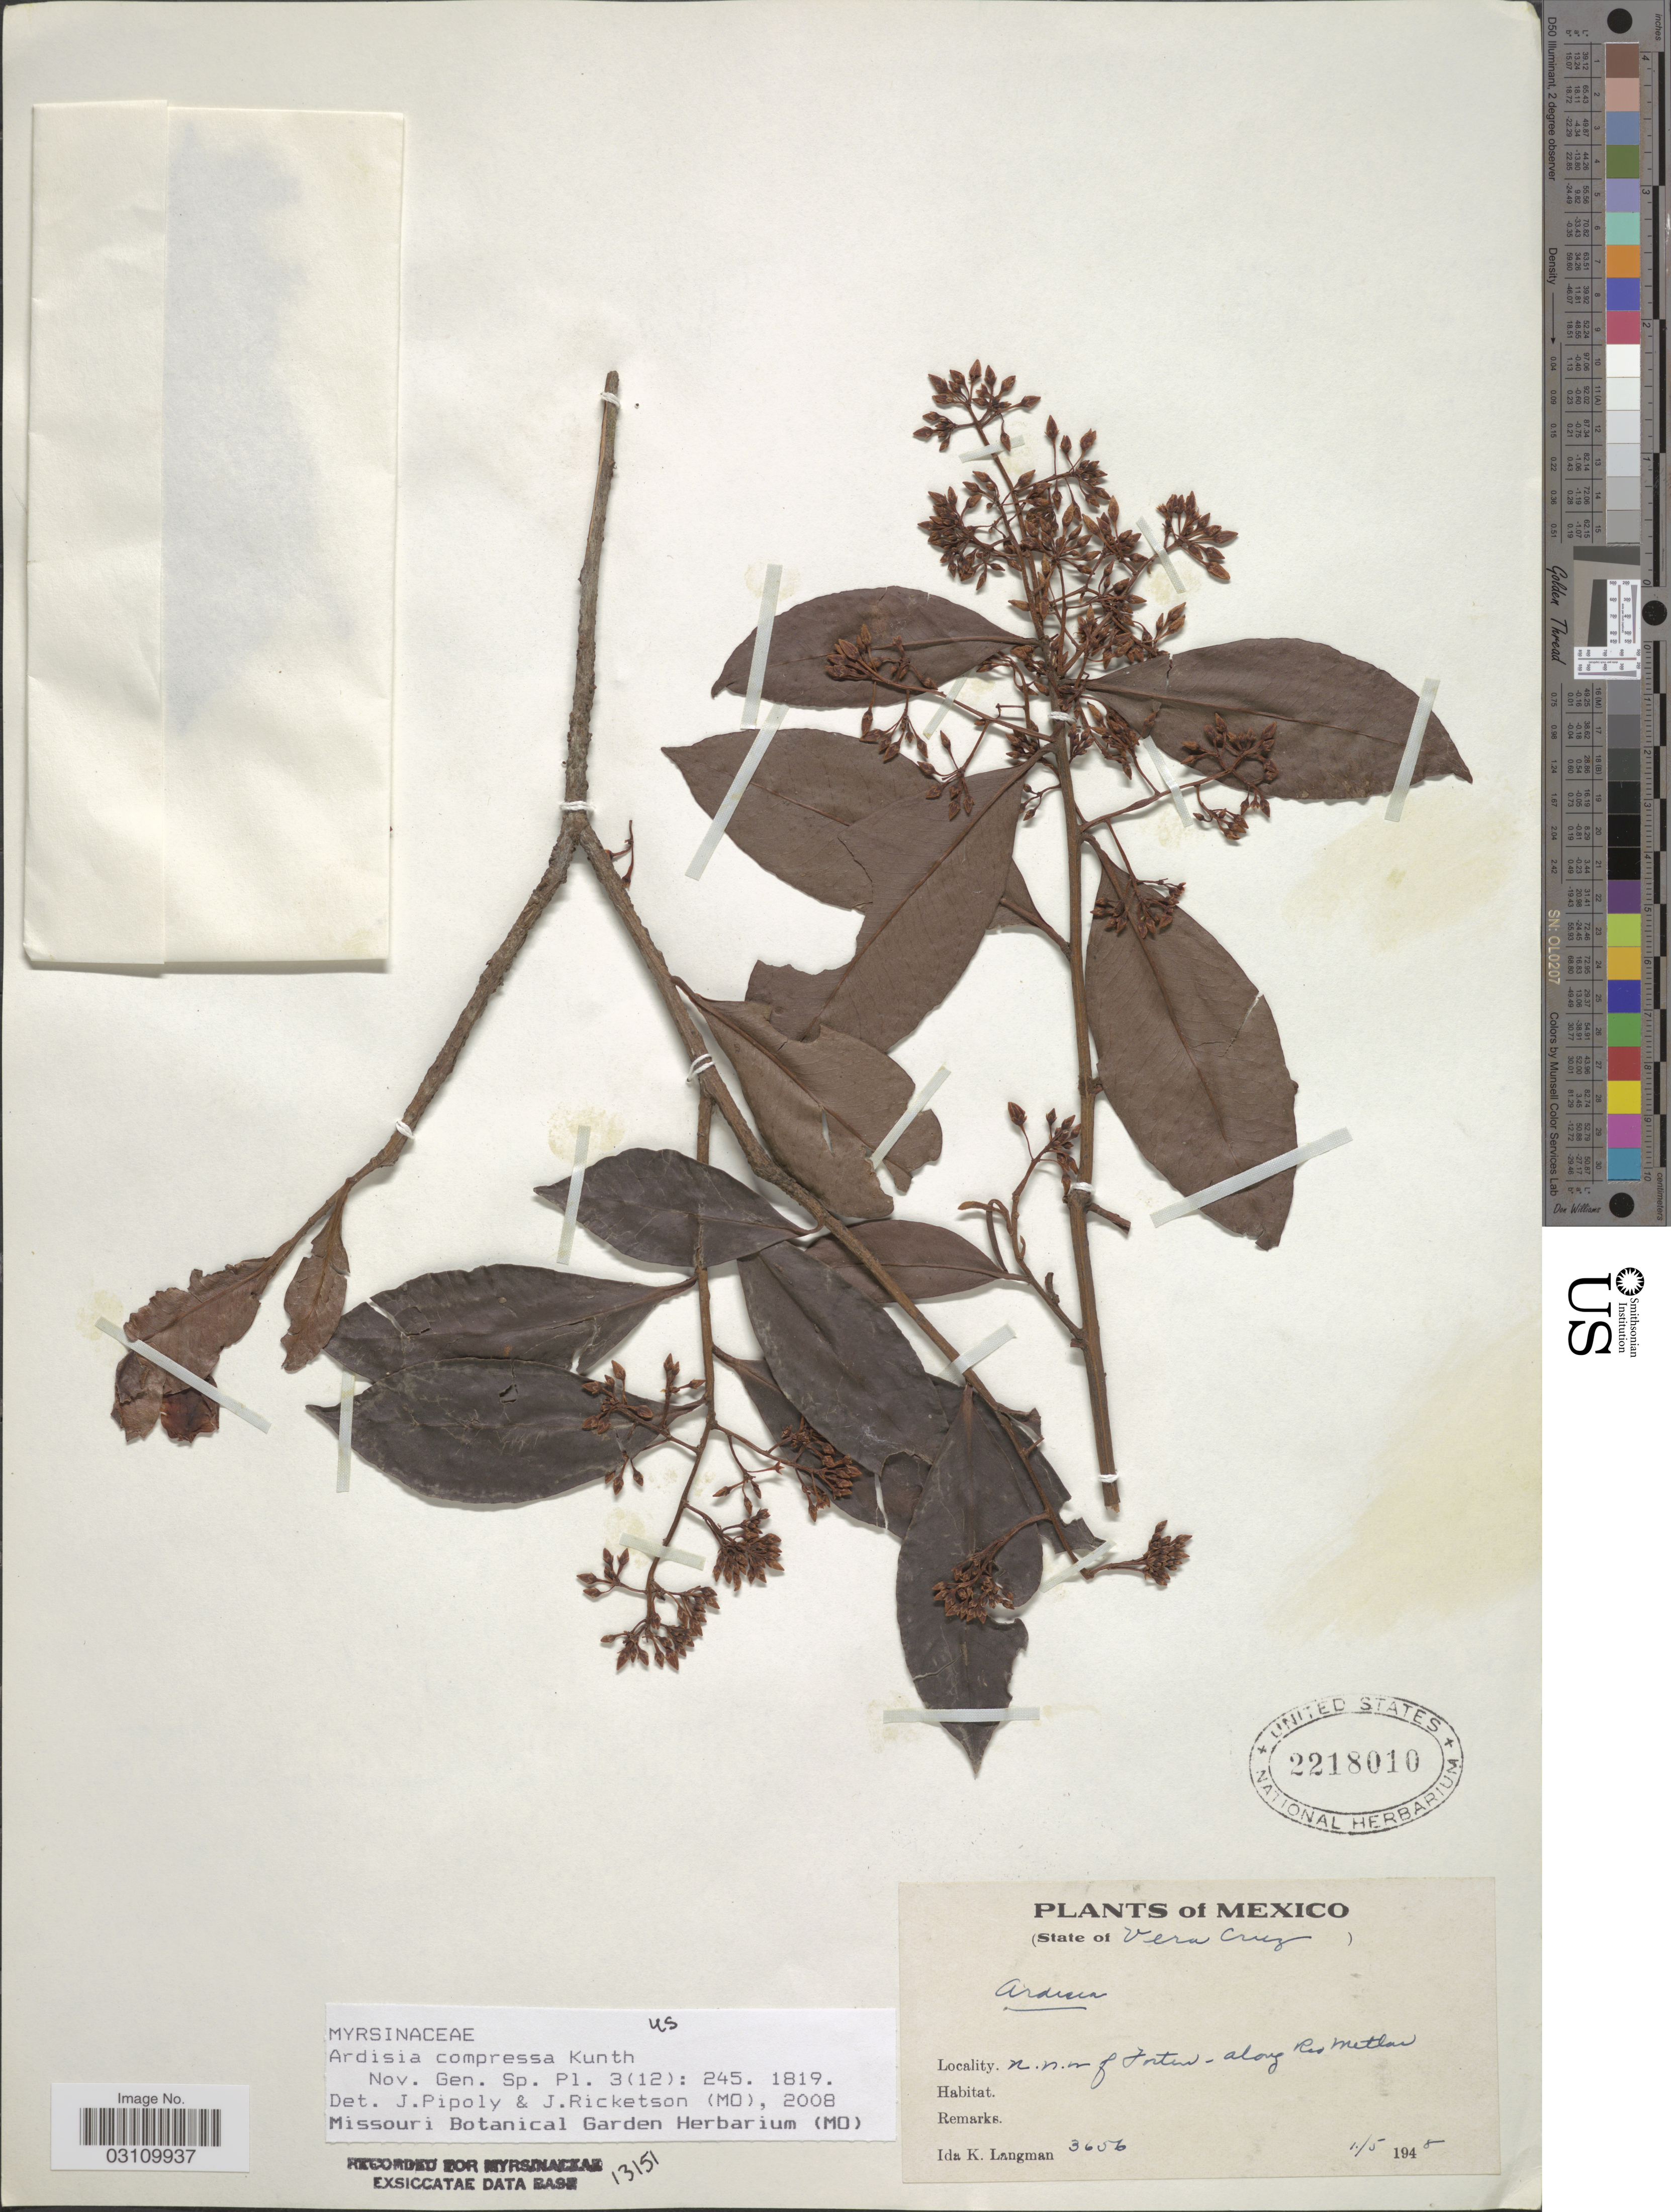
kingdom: Plantae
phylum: Tracheophyta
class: Magnoliopsida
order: Ericales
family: Primulaceae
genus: Ardisia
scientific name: Ardisia compressa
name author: Kunth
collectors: I. K. Langman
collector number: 3656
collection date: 1948-05-01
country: Mexico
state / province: Veracruz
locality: n.n.w. of Fortín - along Rio Metlac, state of Vera Cruz.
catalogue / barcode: US 2218010